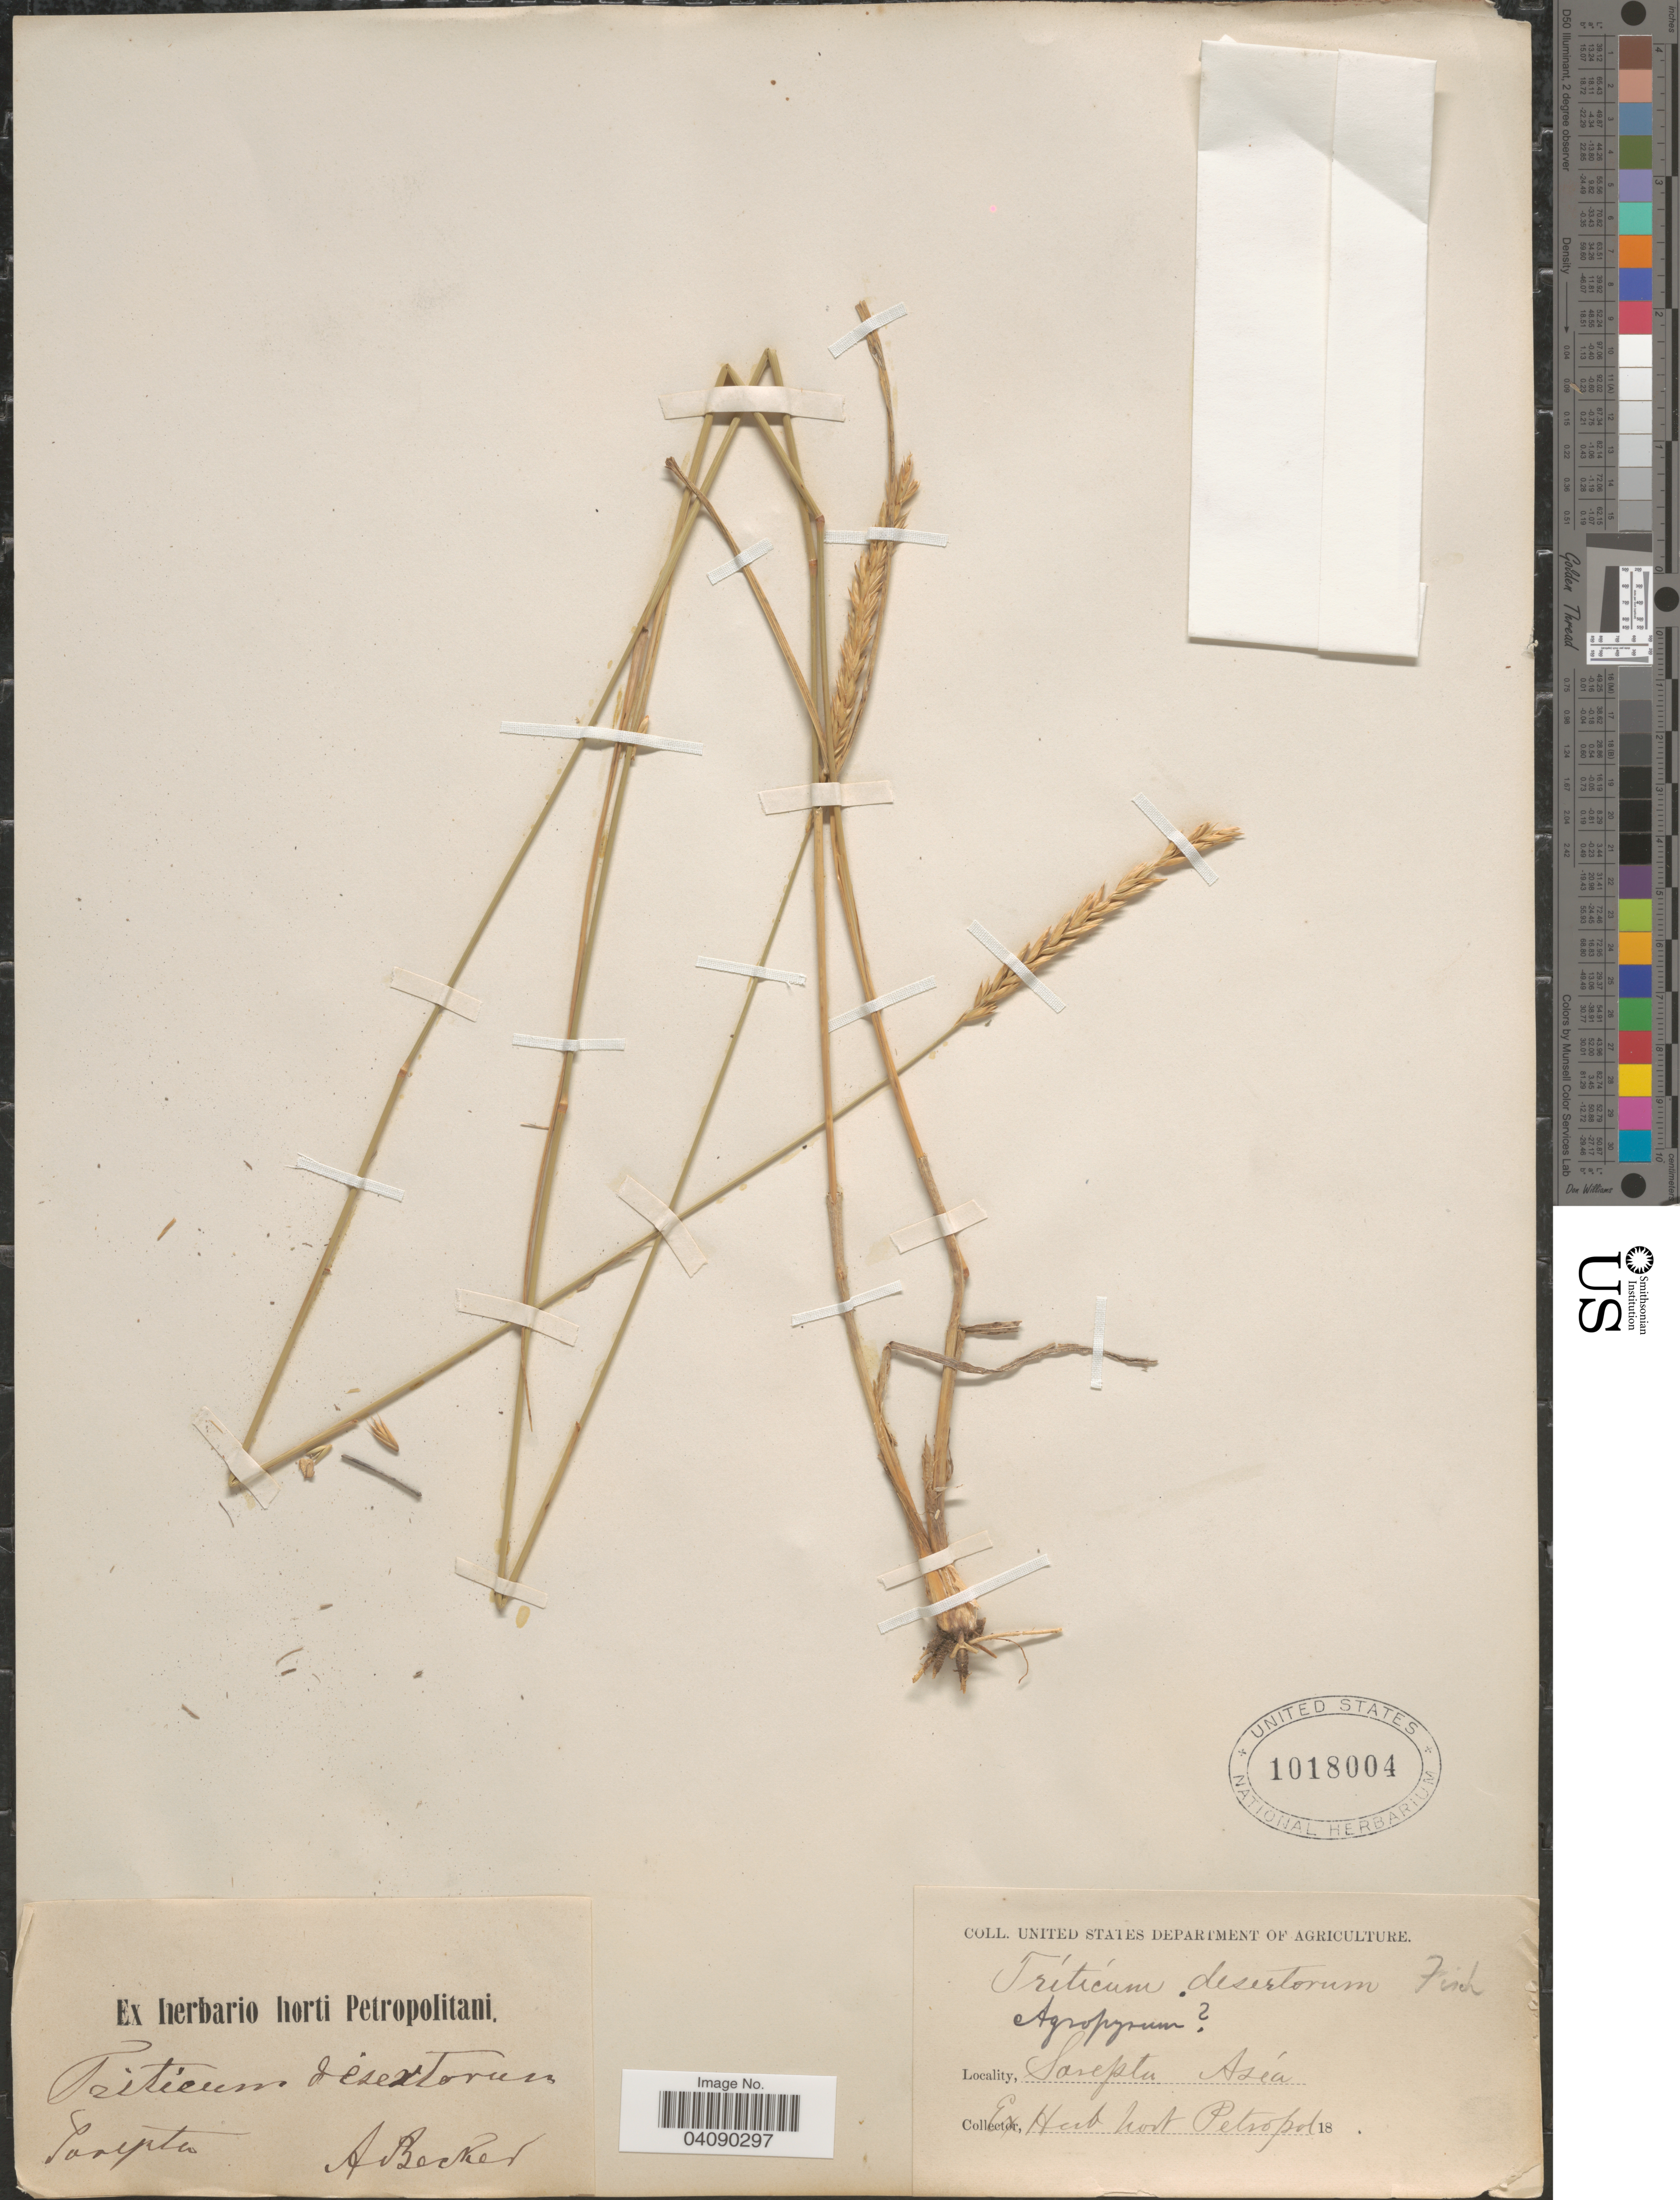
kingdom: Plantae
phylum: Tracheophyta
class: Liliopsida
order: Poales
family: Poaceae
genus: Agropyron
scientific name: Agropyron desertorum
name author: (Fisch. ex Link) Schult.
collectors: A. Becker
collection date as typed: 18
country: Russian Federation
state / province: Volgograd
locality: Sarepta. Asia.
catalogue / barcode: US 1018004